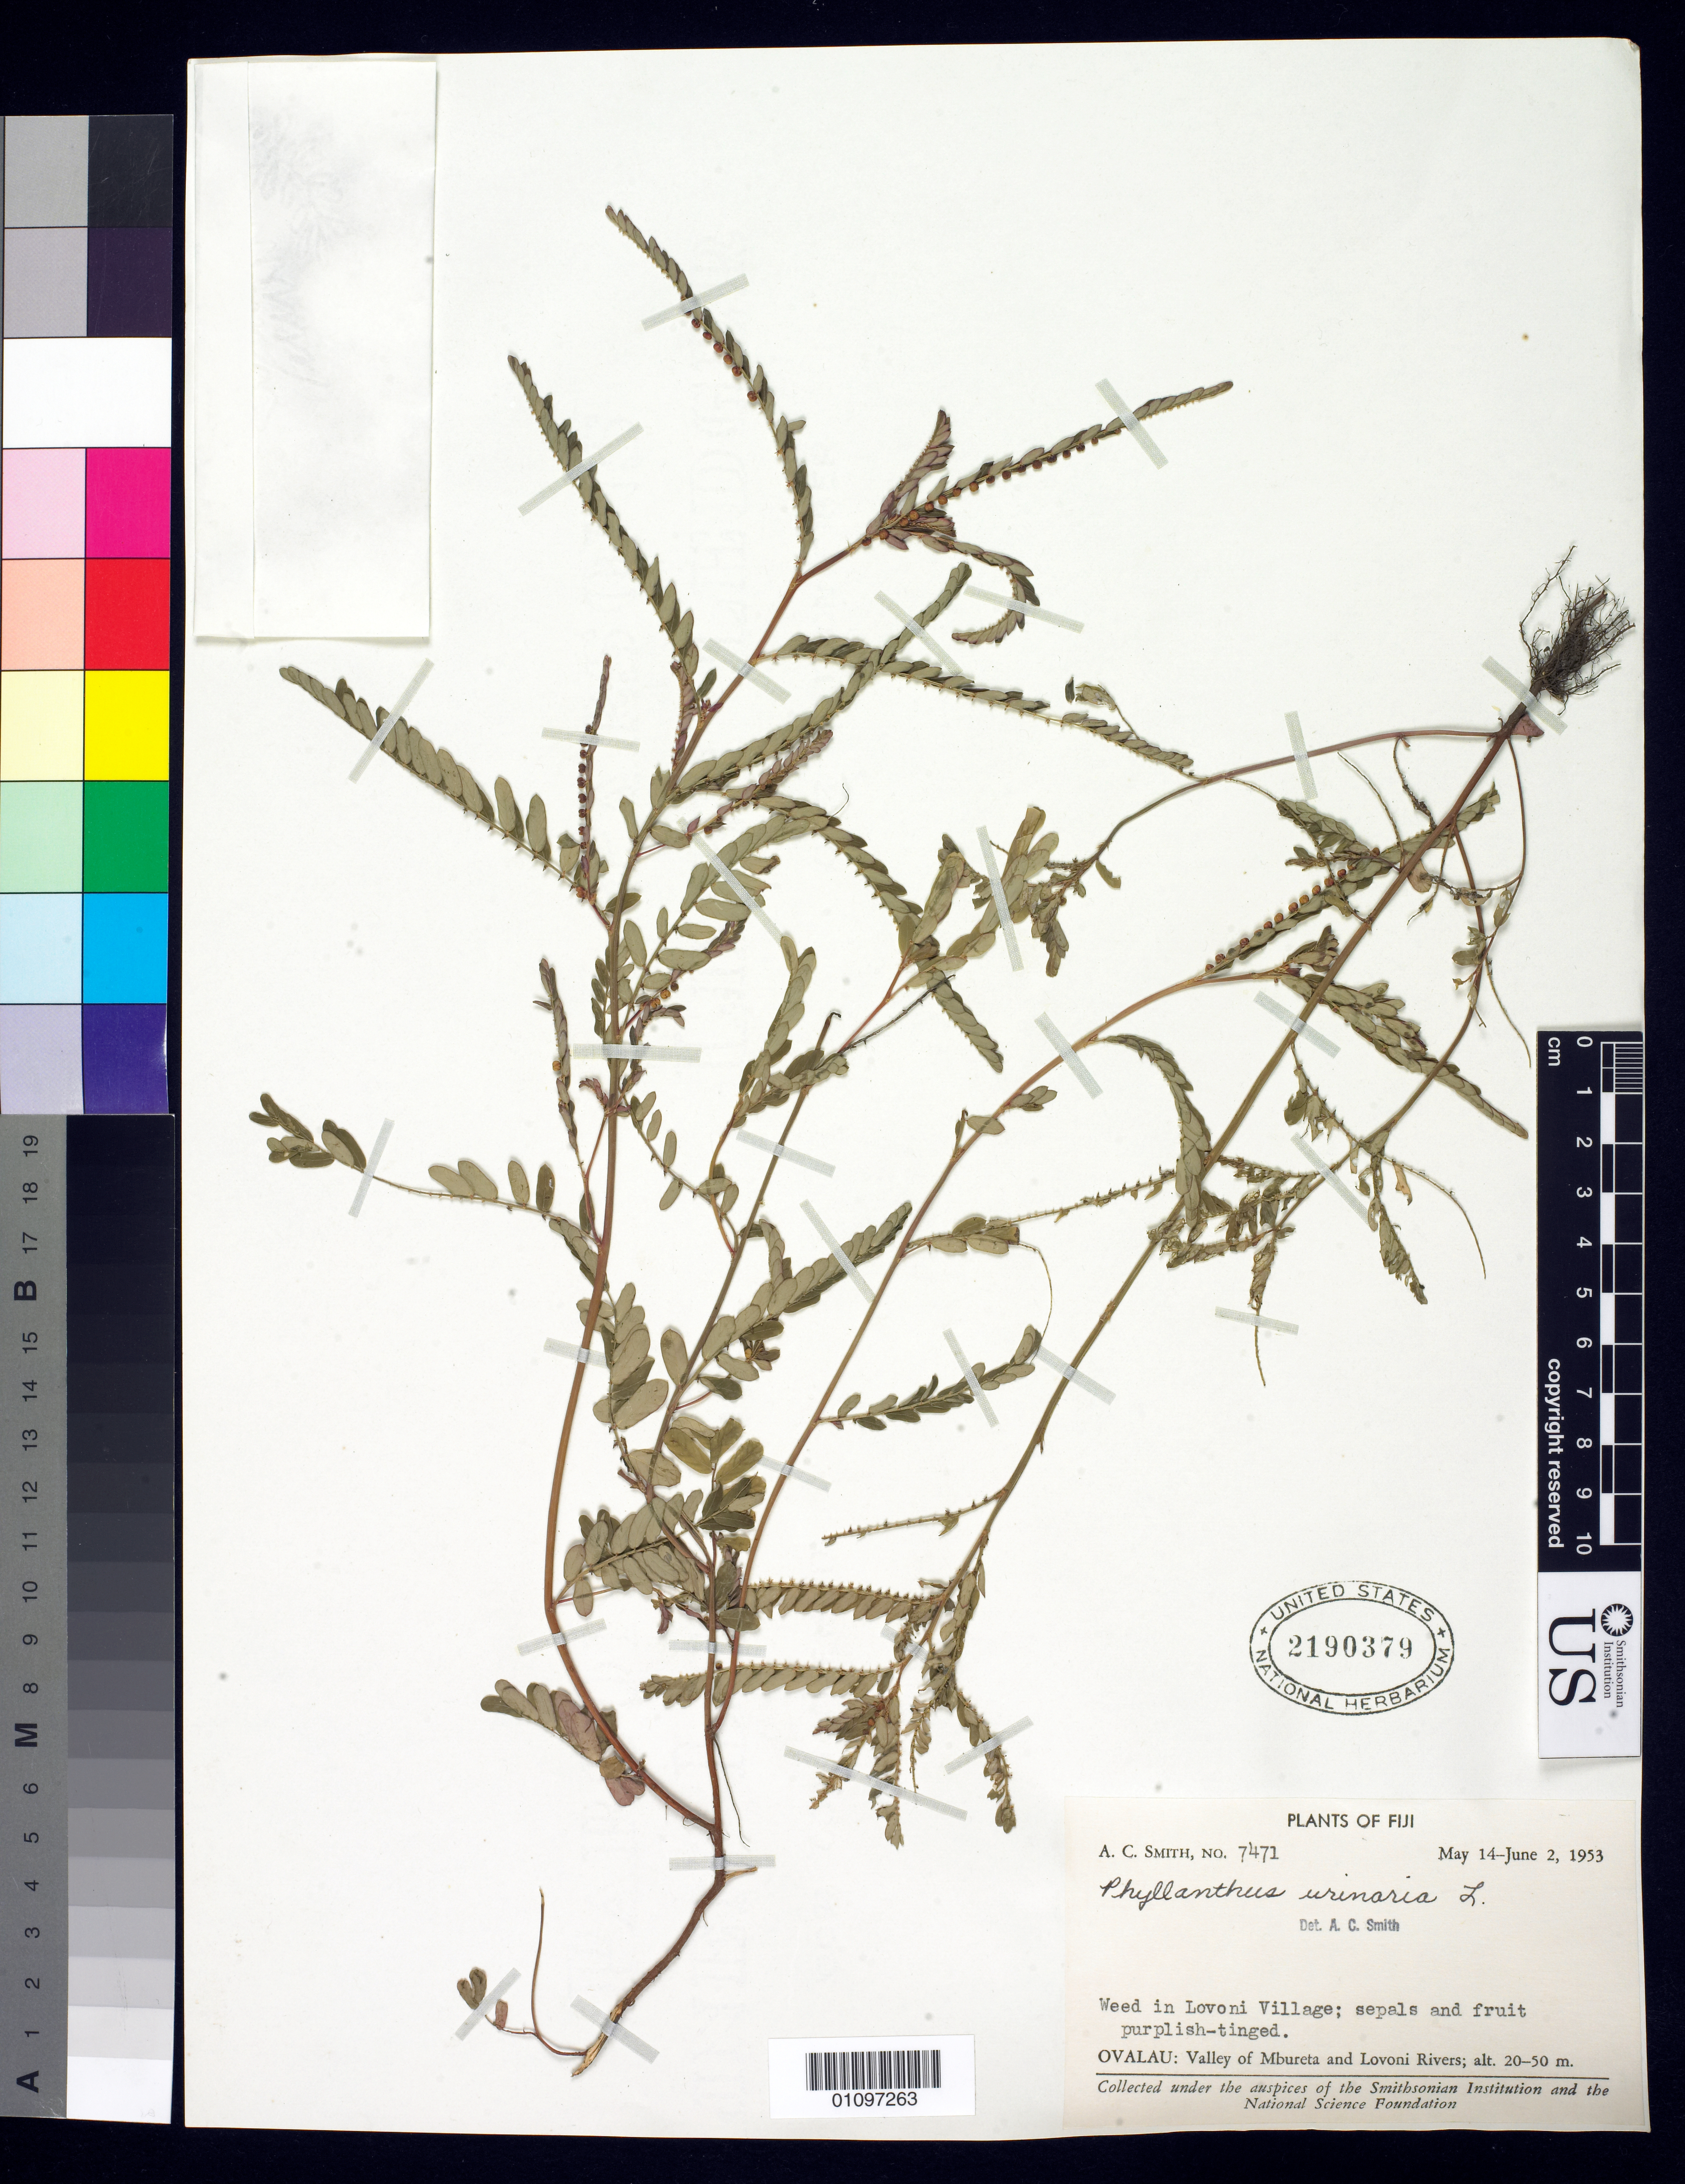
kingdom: Plantae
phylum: Tracheophyta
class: Magnoliopsida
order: Malpighiales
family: Phyllanthaceae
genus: Phyllanthus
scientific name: Phyllanthus urinaria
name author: L.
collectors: C. A. Smith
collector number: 7471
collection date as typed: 14 May 1953 to 02 Jun 1953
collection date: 1953-05-14/1953-06-02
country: Fiji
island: Ovalau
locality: Valley of Mbureta and Lovoni Rivers, Lovoni village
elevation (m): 20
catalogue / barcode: US 2190379